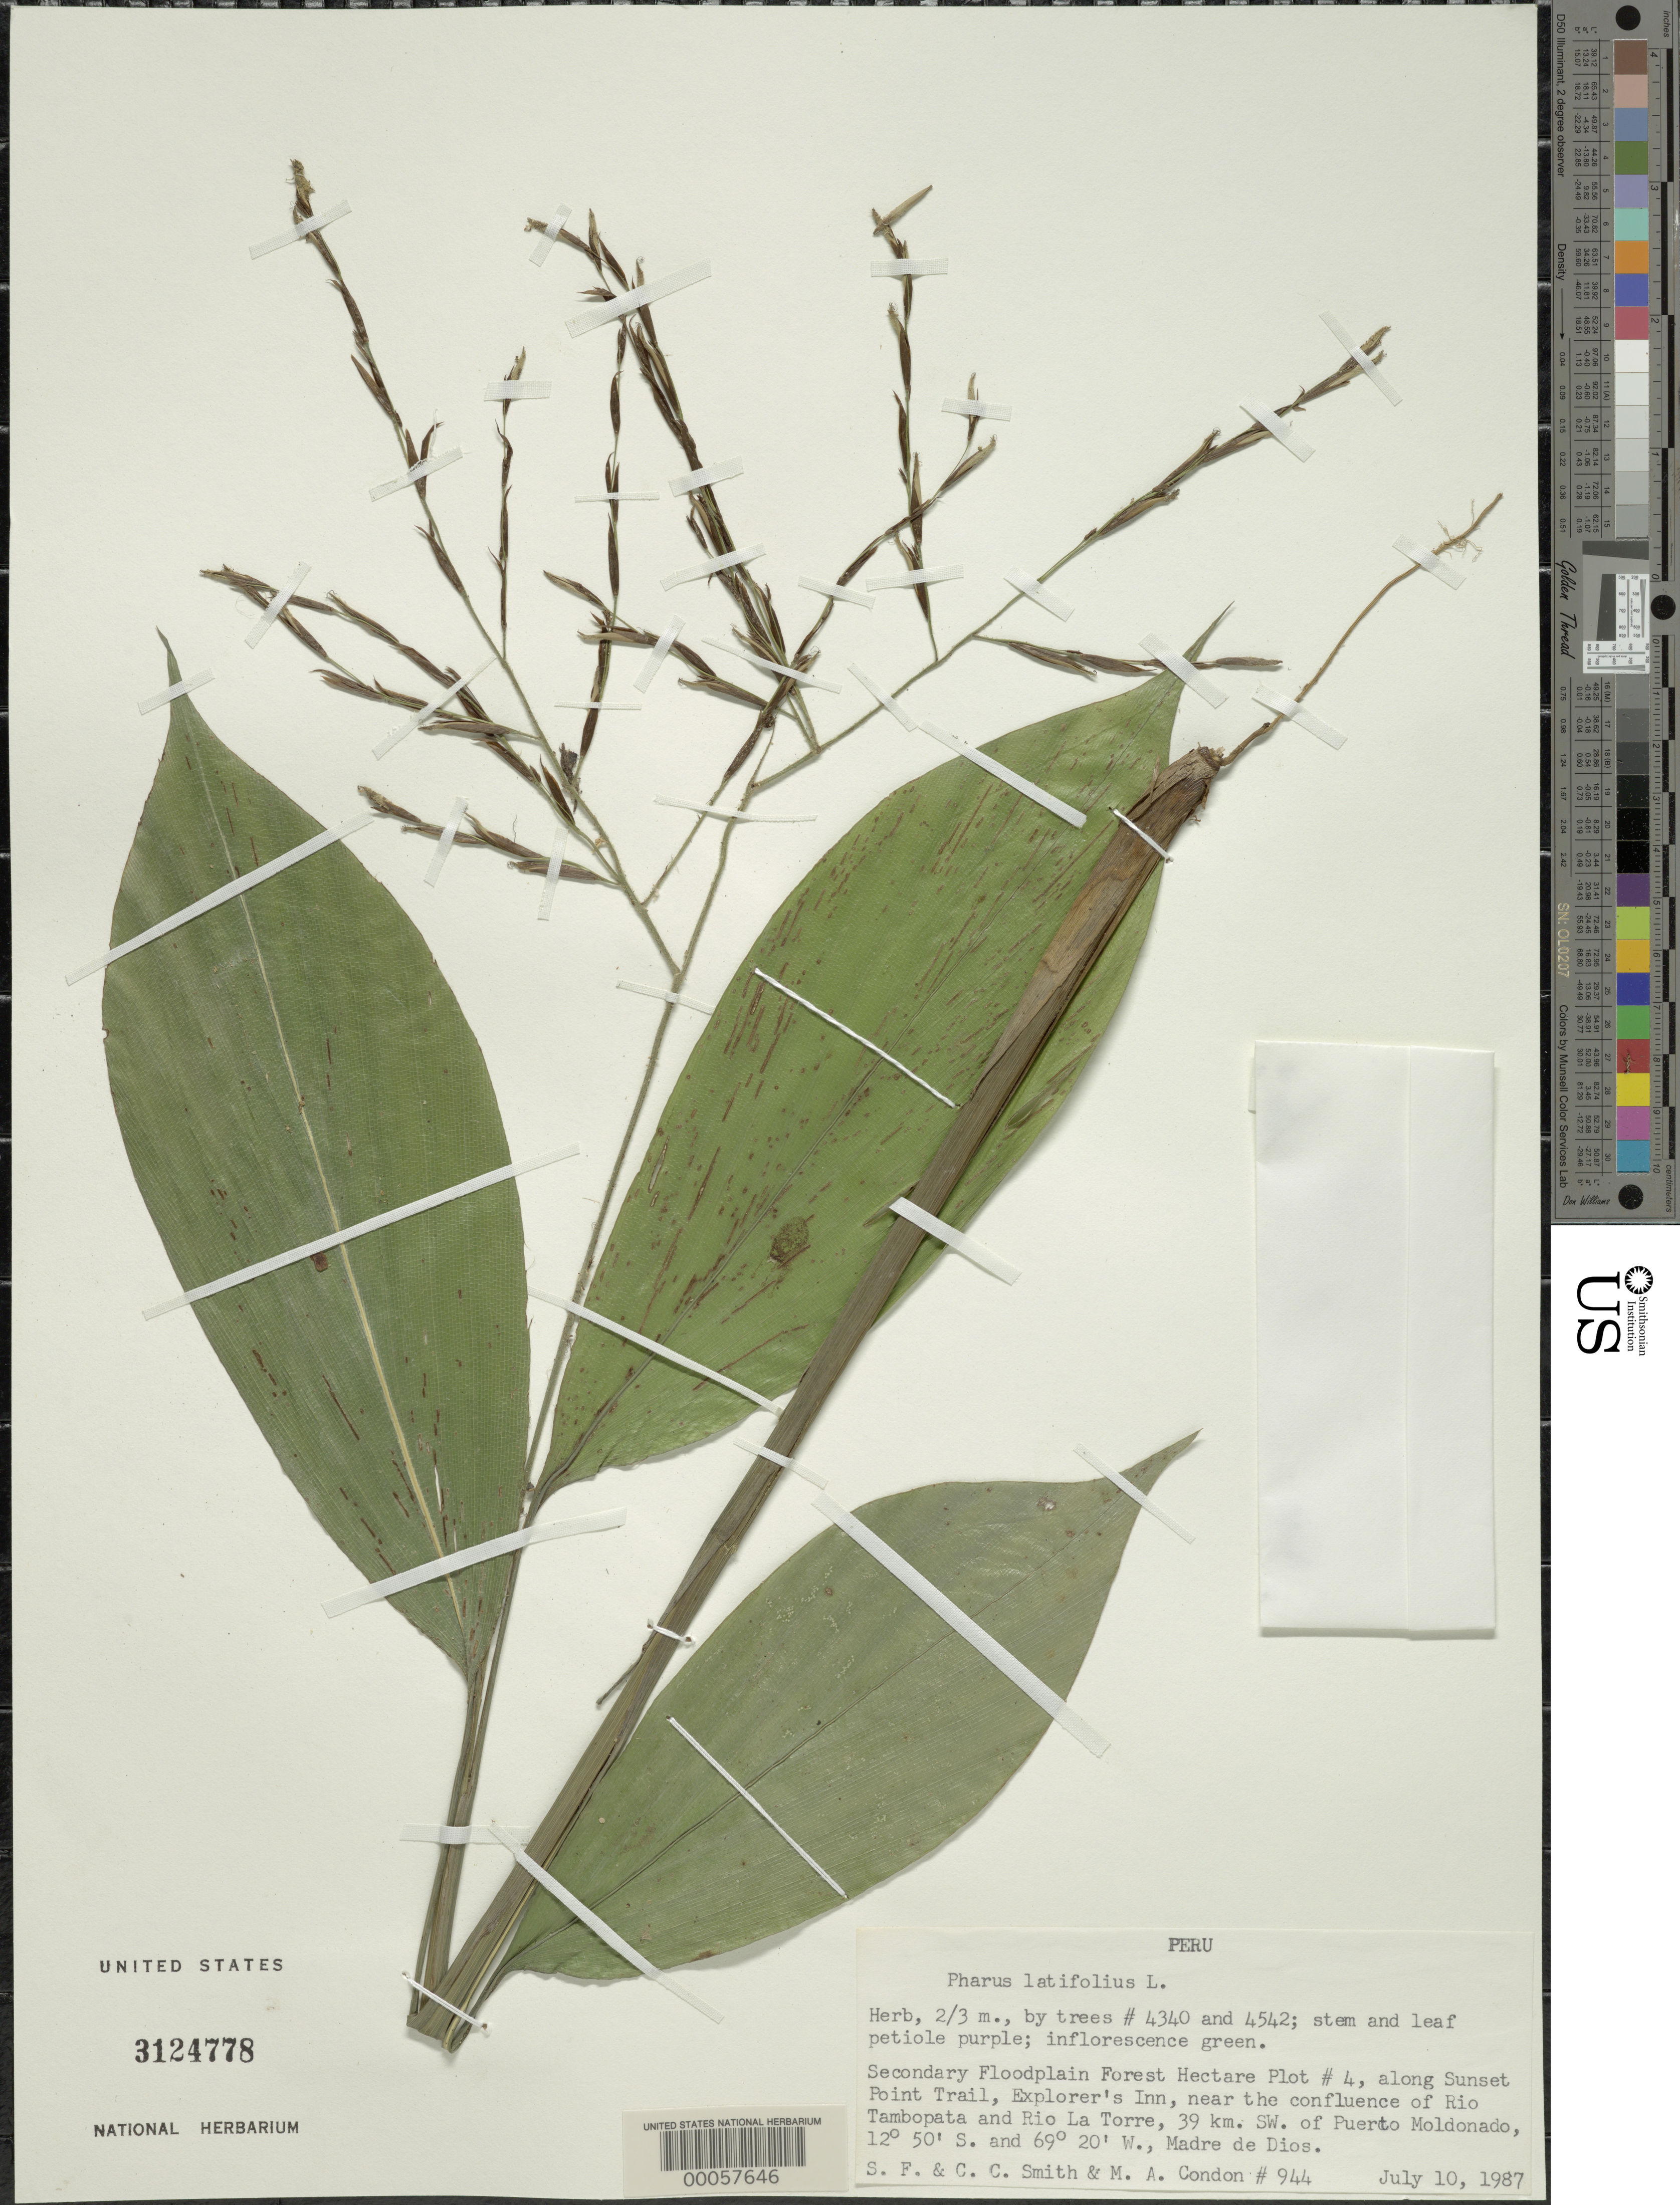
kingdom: Plantae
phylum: Tracheophyta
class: Liliopsida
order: Poales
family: Poaceae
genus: Pharus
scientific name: Pharus latifolius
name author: L.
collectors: S.F. Smith, C. C. Smith & M. A. Condon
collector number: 944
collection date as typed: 10 Jul 1987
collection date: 1987-07-10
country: Peru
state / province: Madre de Dios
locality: Secondary Floodplain Forest Hectare Plot #4, along Sunset Point Trail, Explorer's Inn, near the confluence of Río Tambopata and Río La Torre, 39 km SW of Puerto Maldonado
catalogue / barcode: US 3124778